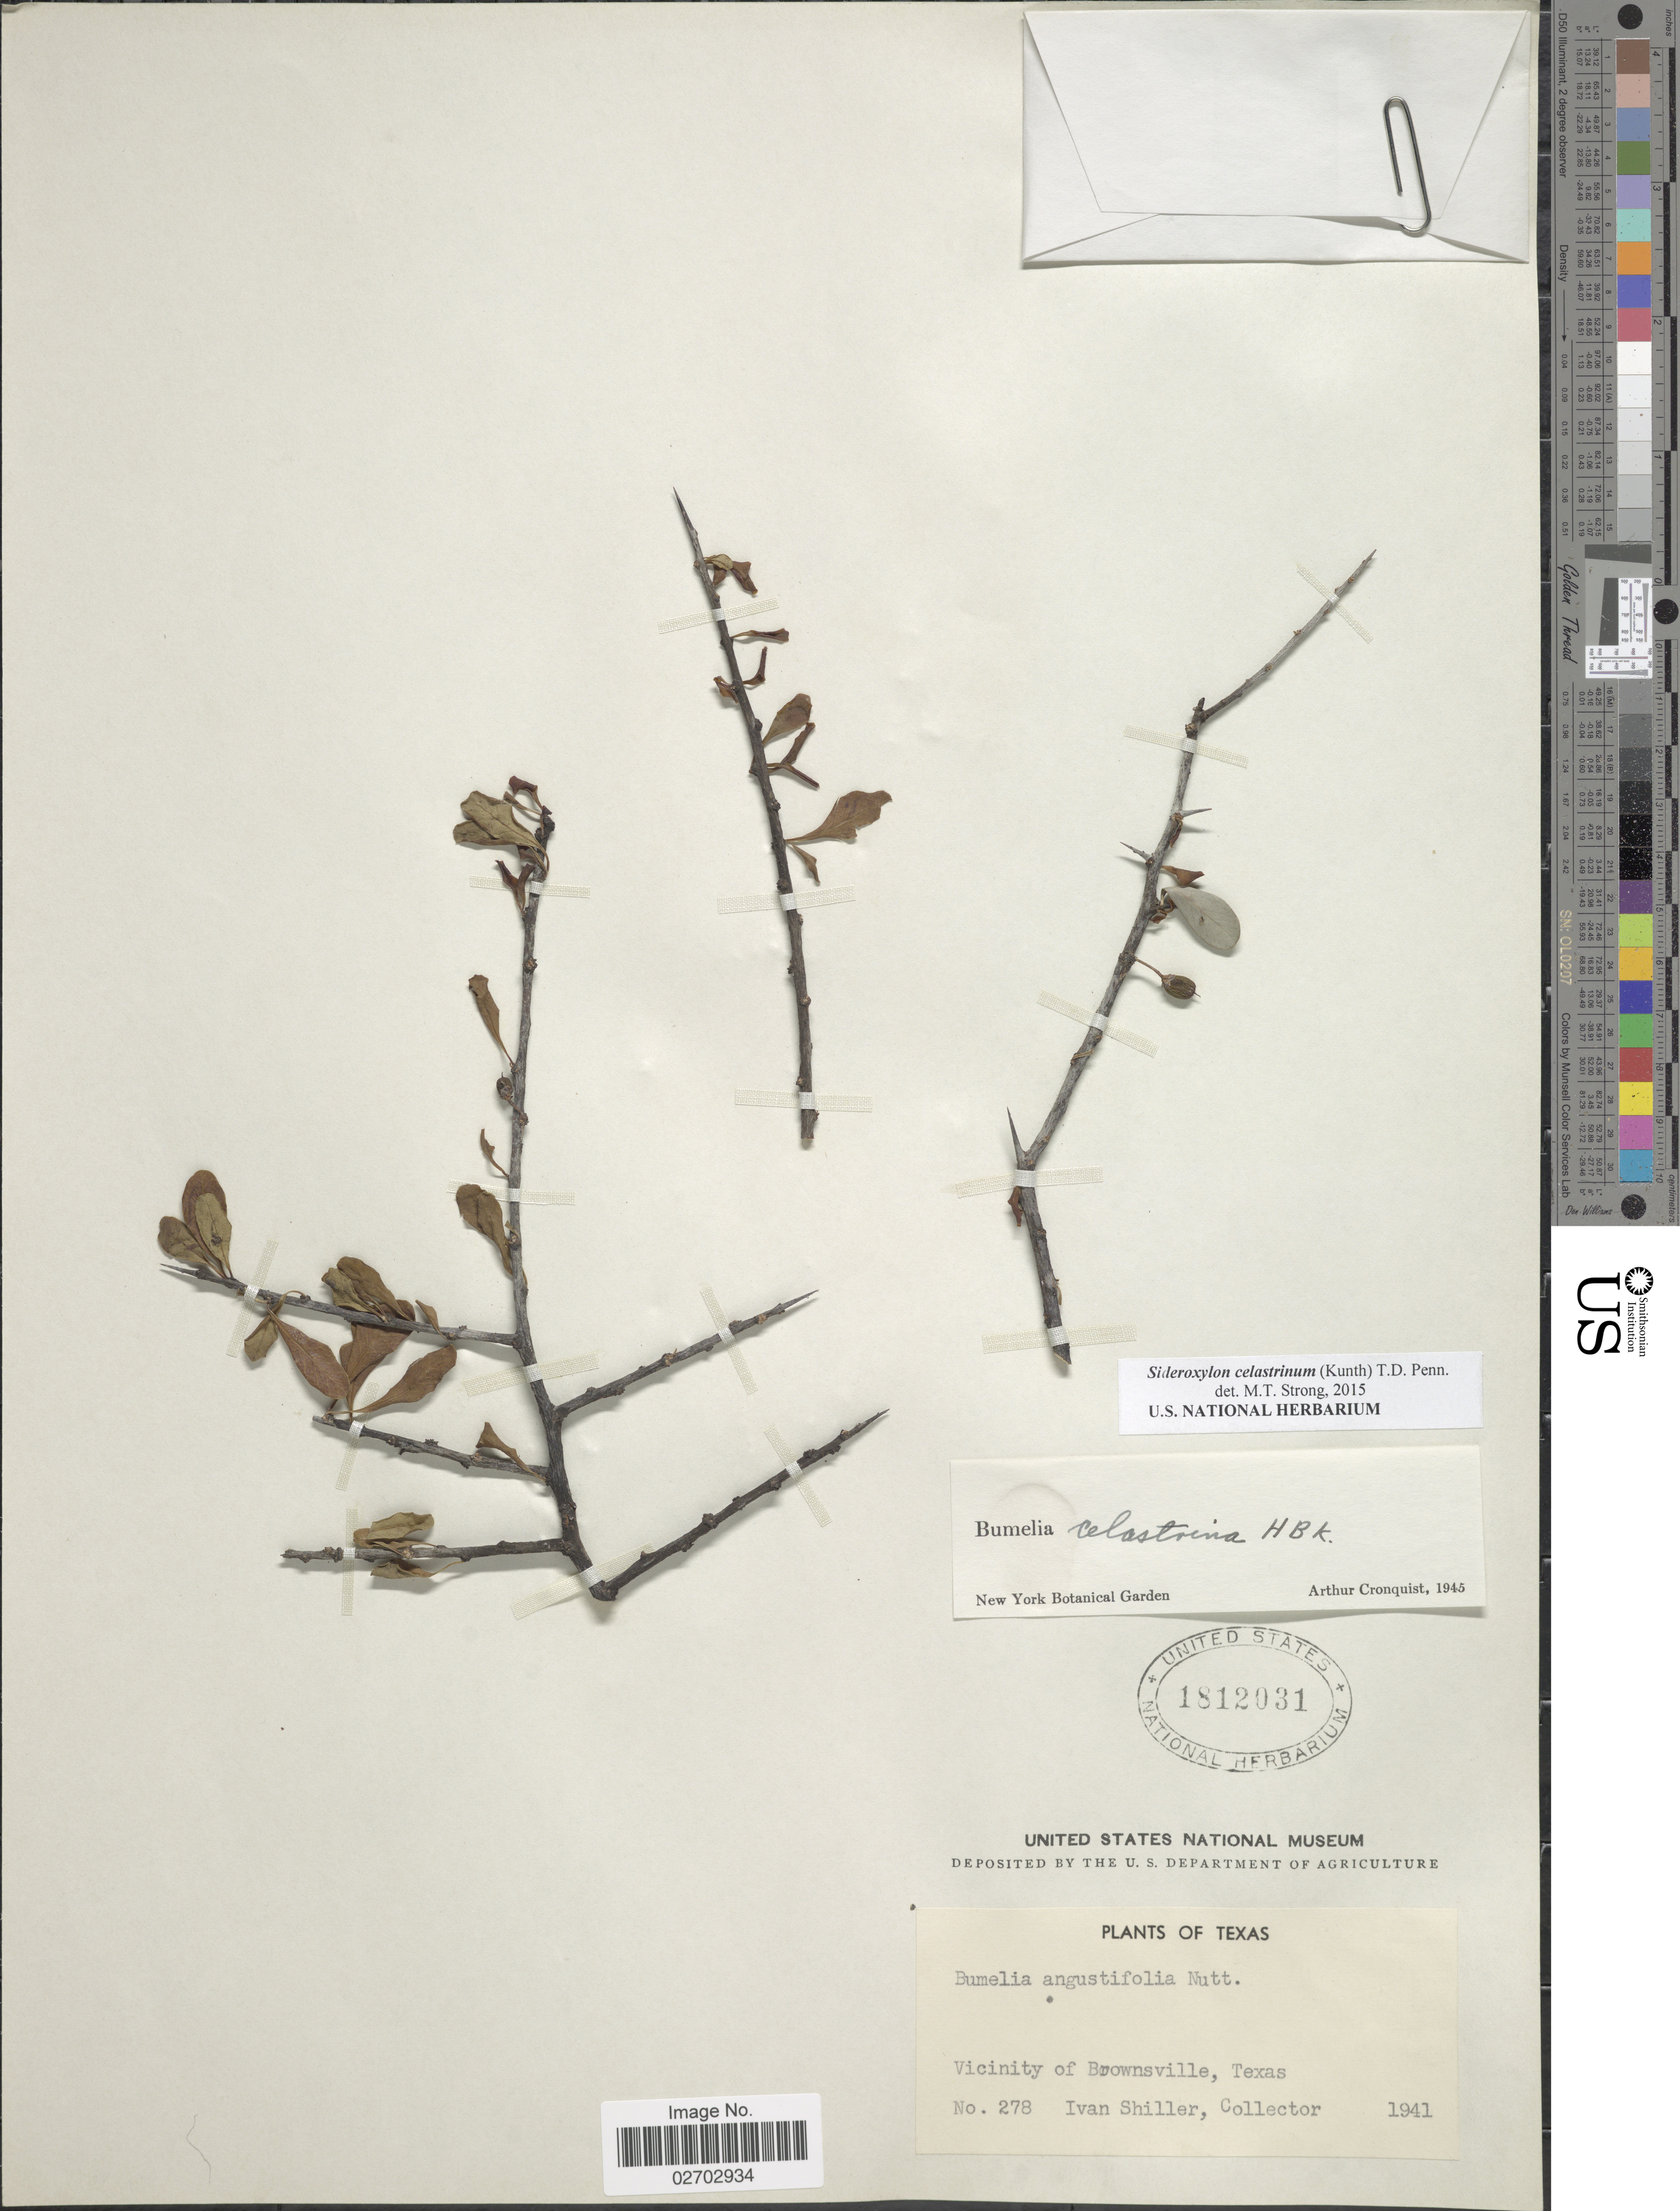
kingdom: Plantae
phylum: Tracheophyta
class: Magnoliopsida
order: Ericales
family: Sapotaceae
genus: Sideroxylon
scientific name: Sideroxylon celastrinum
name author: (Kunth) T.D. Penn.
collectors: I. Shiller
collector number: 278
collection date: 1941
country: United States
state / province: Texas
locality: Vicinity of Brownsville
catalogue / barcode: US 1812031